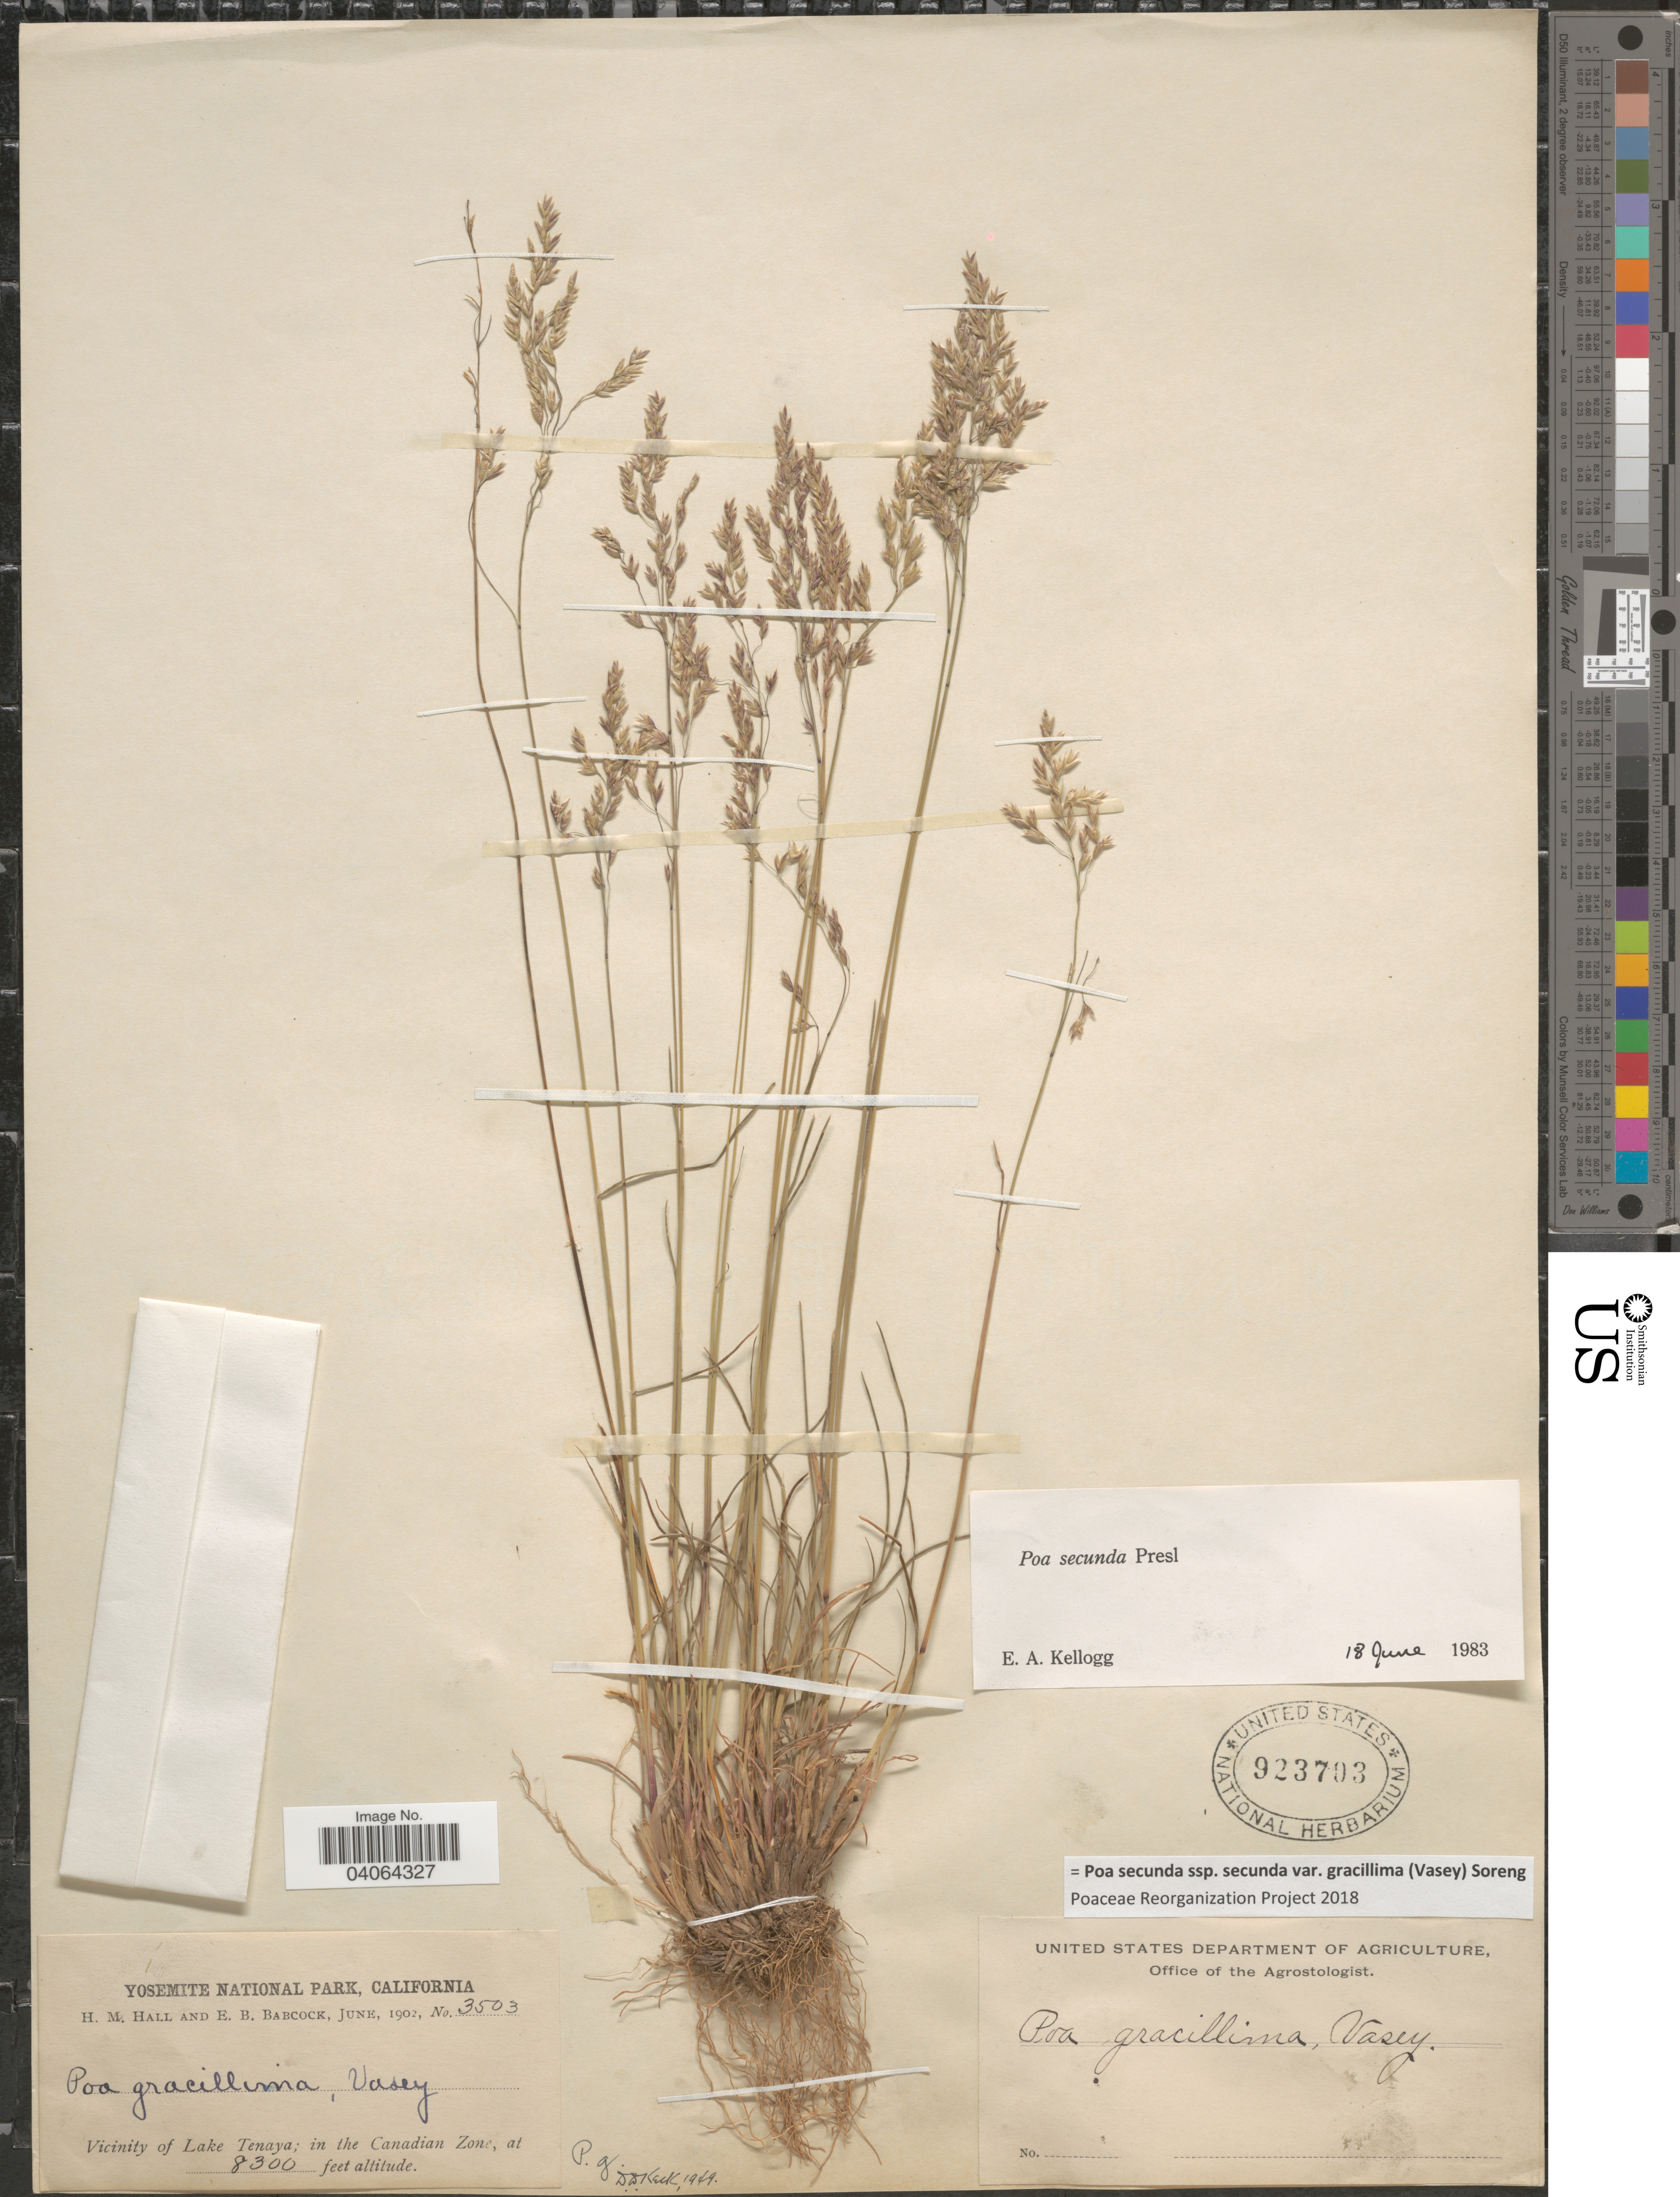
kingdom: Plantae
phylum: Tracheophyta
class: Liliopsida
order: Poales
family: Poaceae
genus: Poa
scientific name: Poa secunda subsp. secunda var. gracillima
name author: (Vasey) Soreng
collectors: H. M. Hall & E. B. Babcock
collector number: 3503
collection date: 1902-06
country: United States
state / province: California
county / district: Mariposa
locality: Yosemite National Park. Vicinity of Lake Tenaya; in the Canadian Zone.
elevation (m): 2530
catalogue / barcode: US 923703